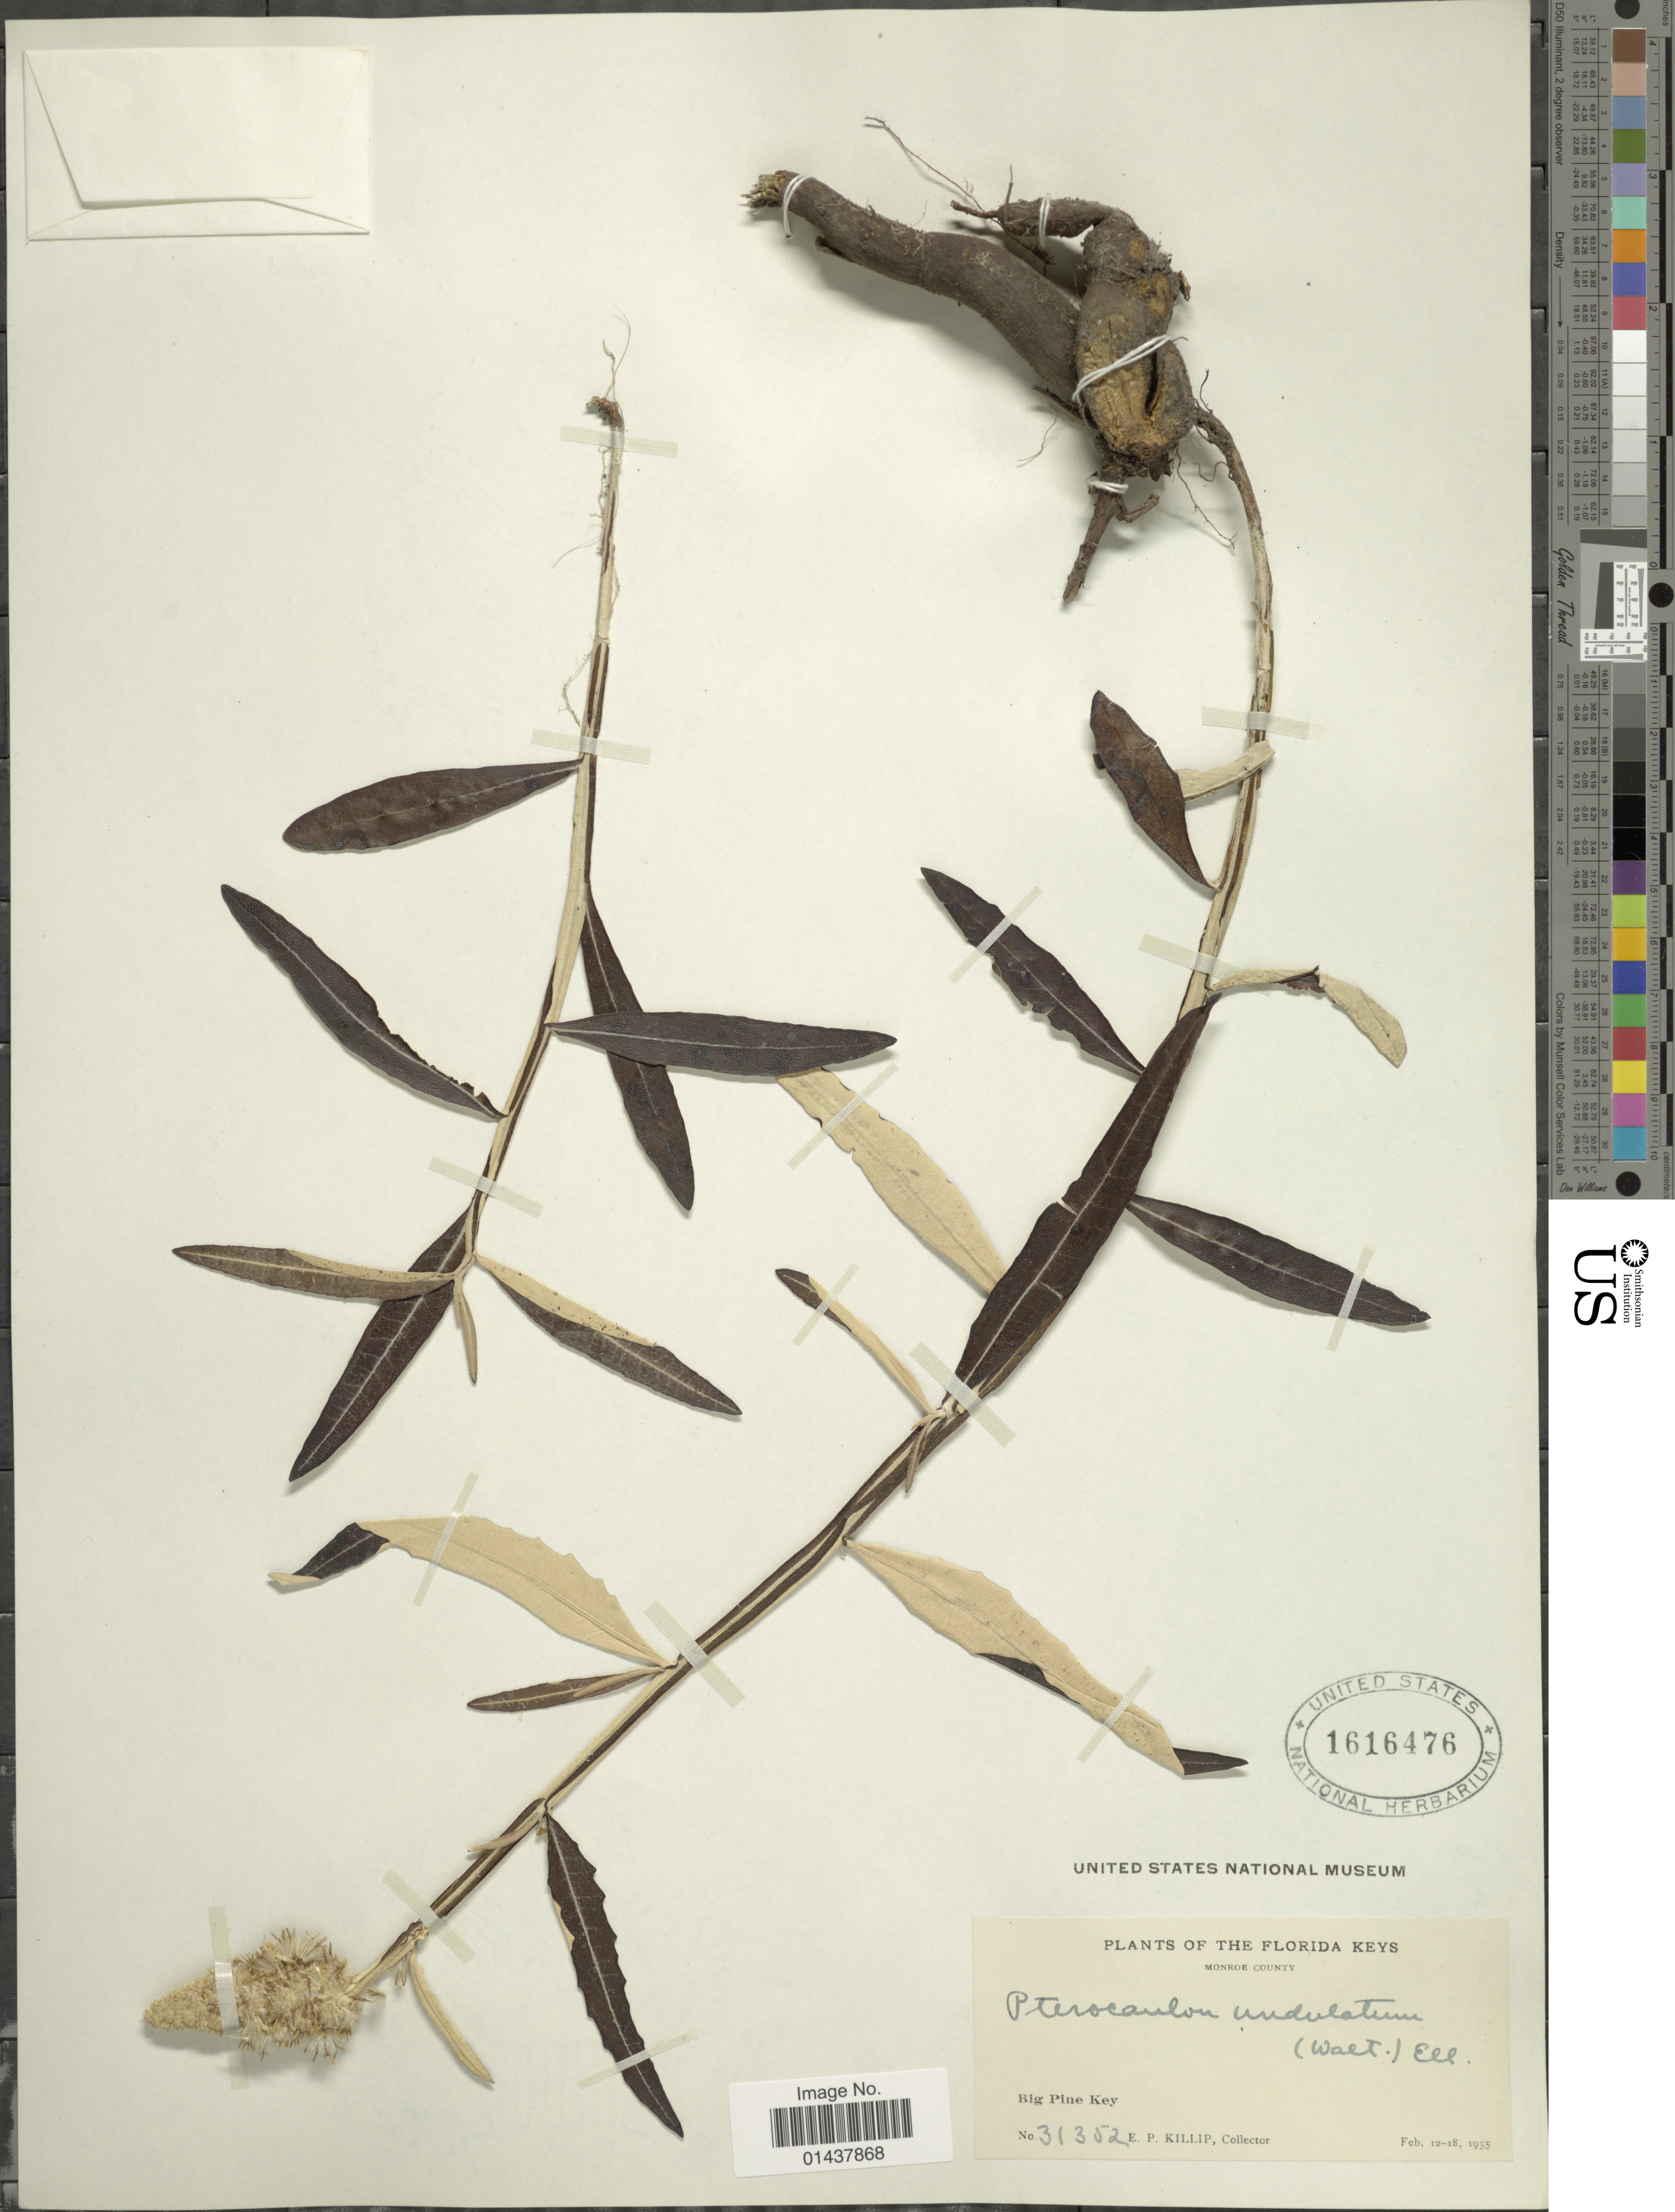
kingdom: Plantae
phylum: Tracheophyta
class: Magnoliopsida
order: Asterales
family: Asteraceae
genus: Pterocaulon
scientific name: Pterocaulon undulatum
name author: C. Mohr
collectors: E. P. Killip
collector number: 31352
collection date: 1935-02-12/1935-02-18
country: United States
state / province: Florida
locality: Florida Keys, Monroe County, Big Pine Key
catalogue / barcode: US 1616476